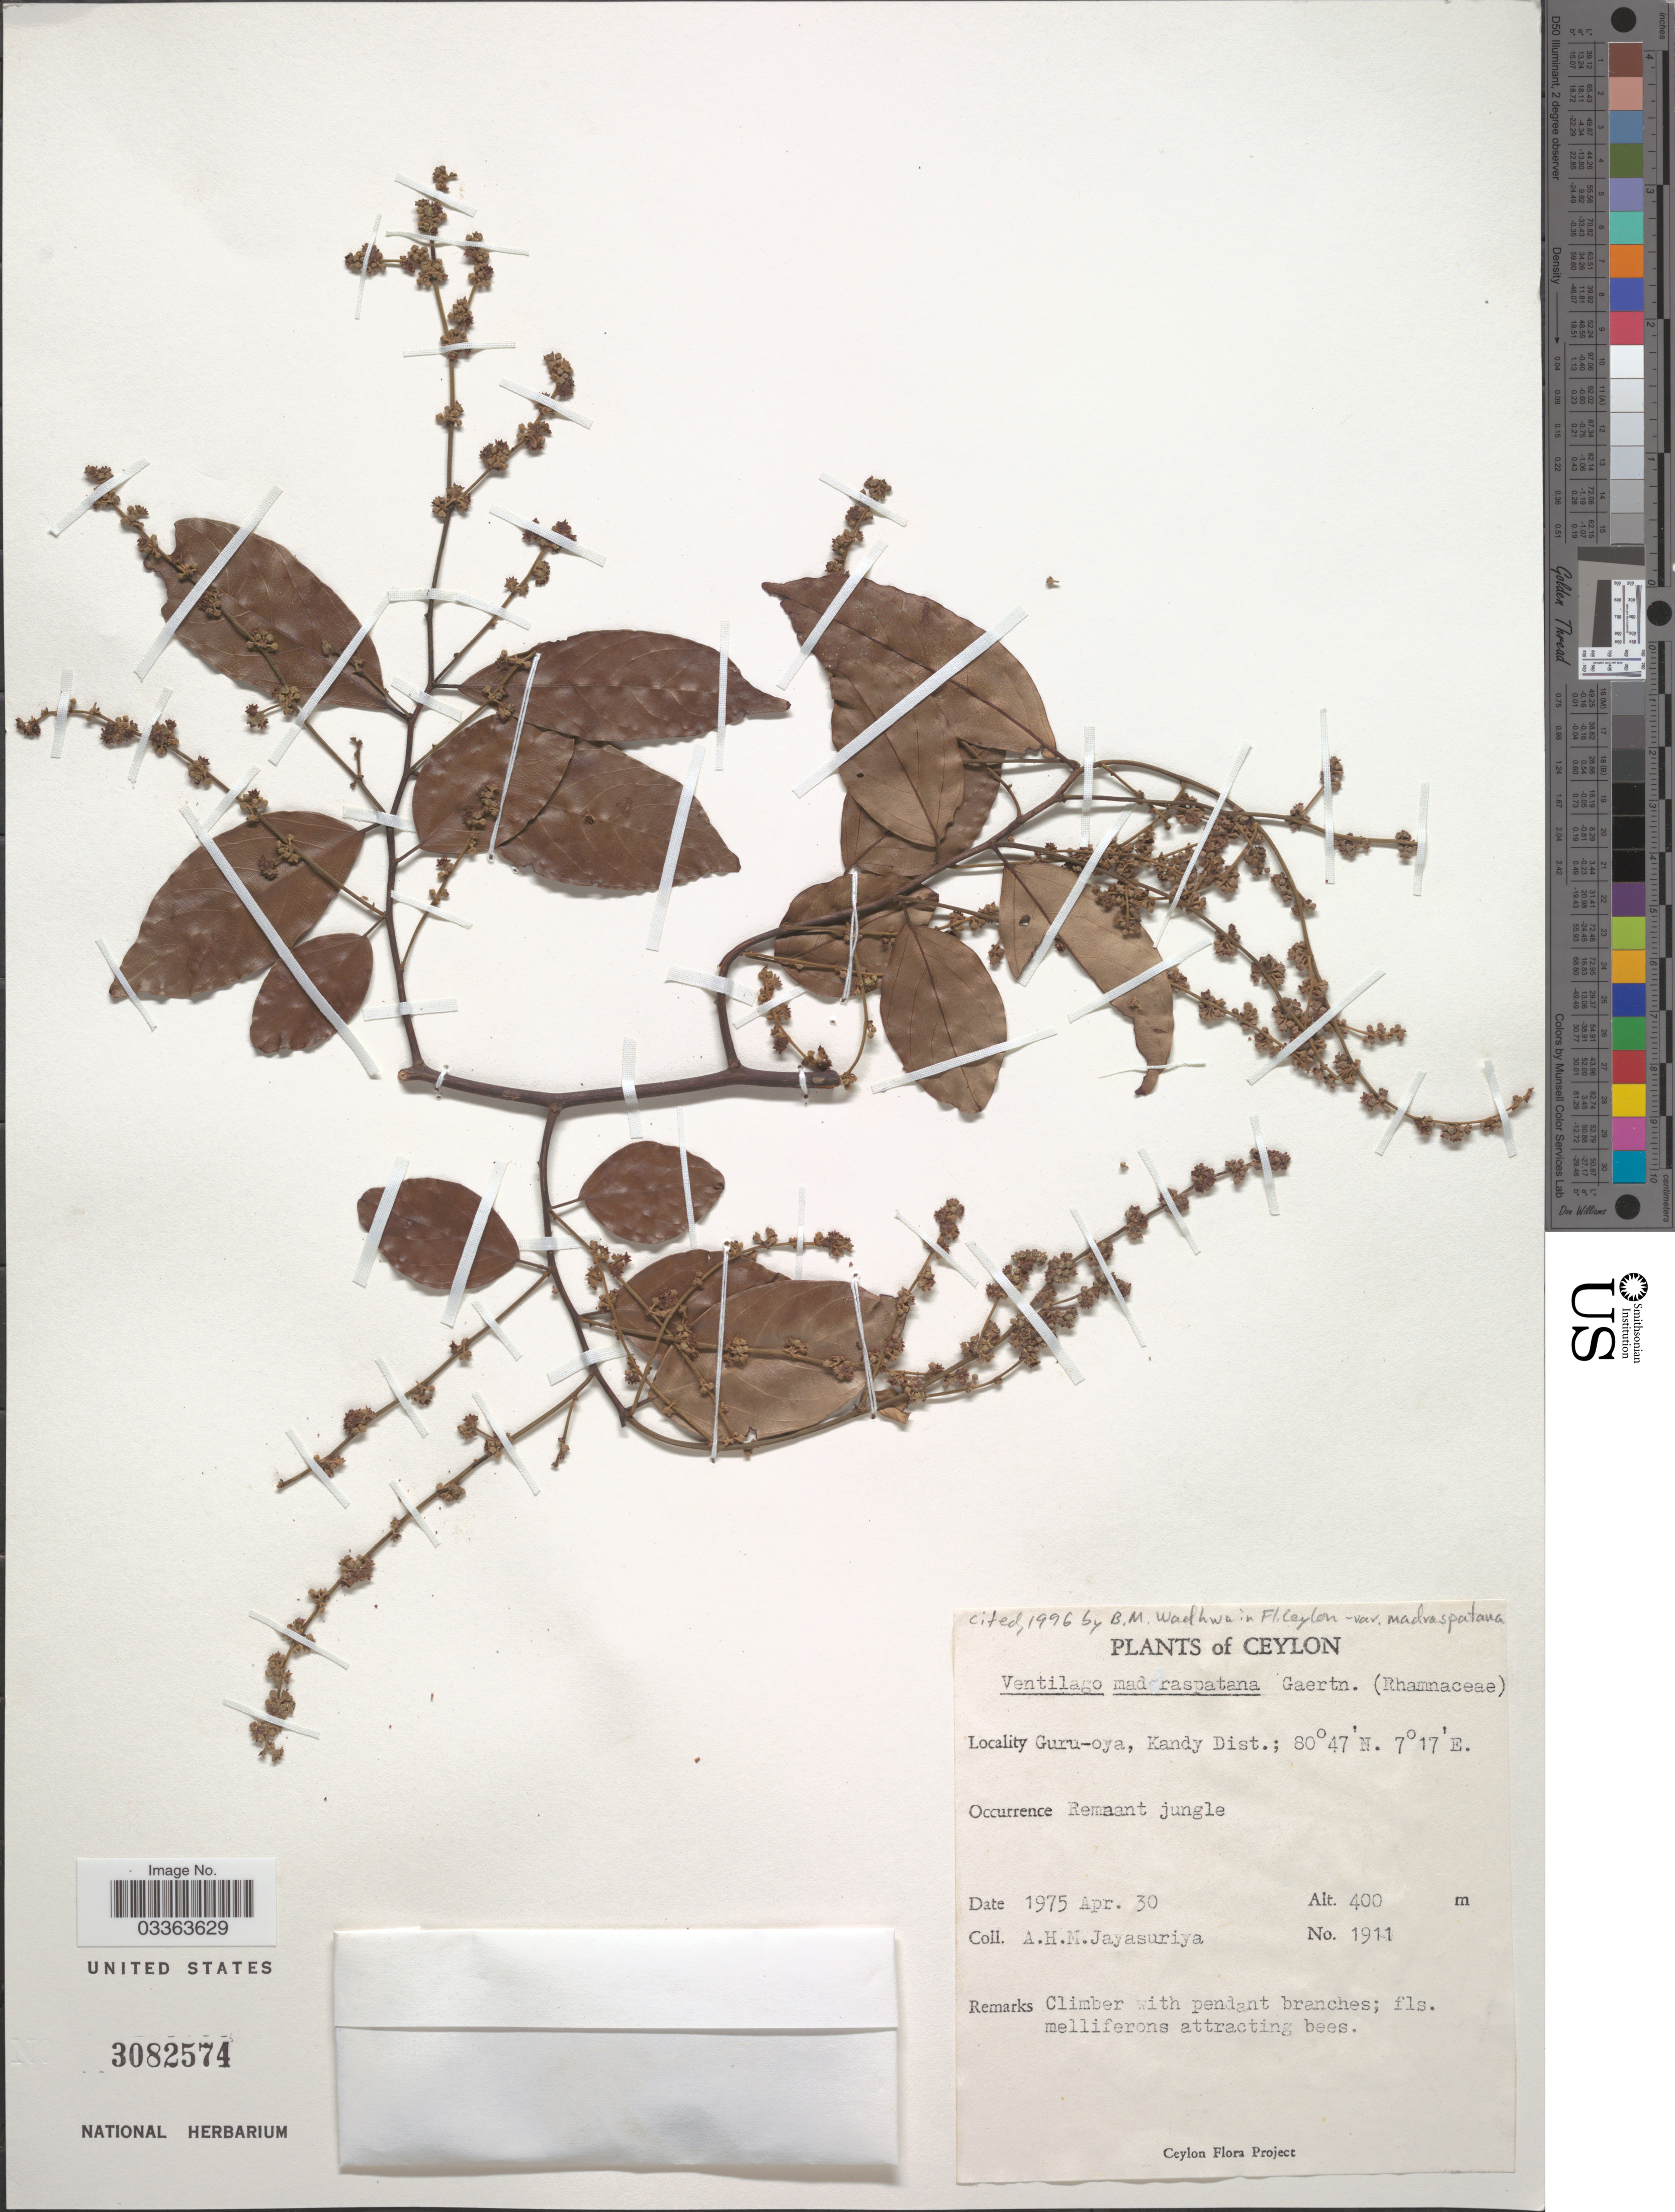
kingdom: Plantae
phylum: Tracheophyta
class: Magnoliopsida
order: Rosales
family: Rhamnaceae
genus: Ventilago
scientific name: Ventilago madraspatana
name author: Gaertn.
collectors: A. H. Jayasuriya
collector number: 1911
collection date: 1975-04-30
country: Sri Lanka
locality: Ceylon. Guru-oya, Kandy Dist.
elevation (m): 400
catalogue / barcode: US 3082574